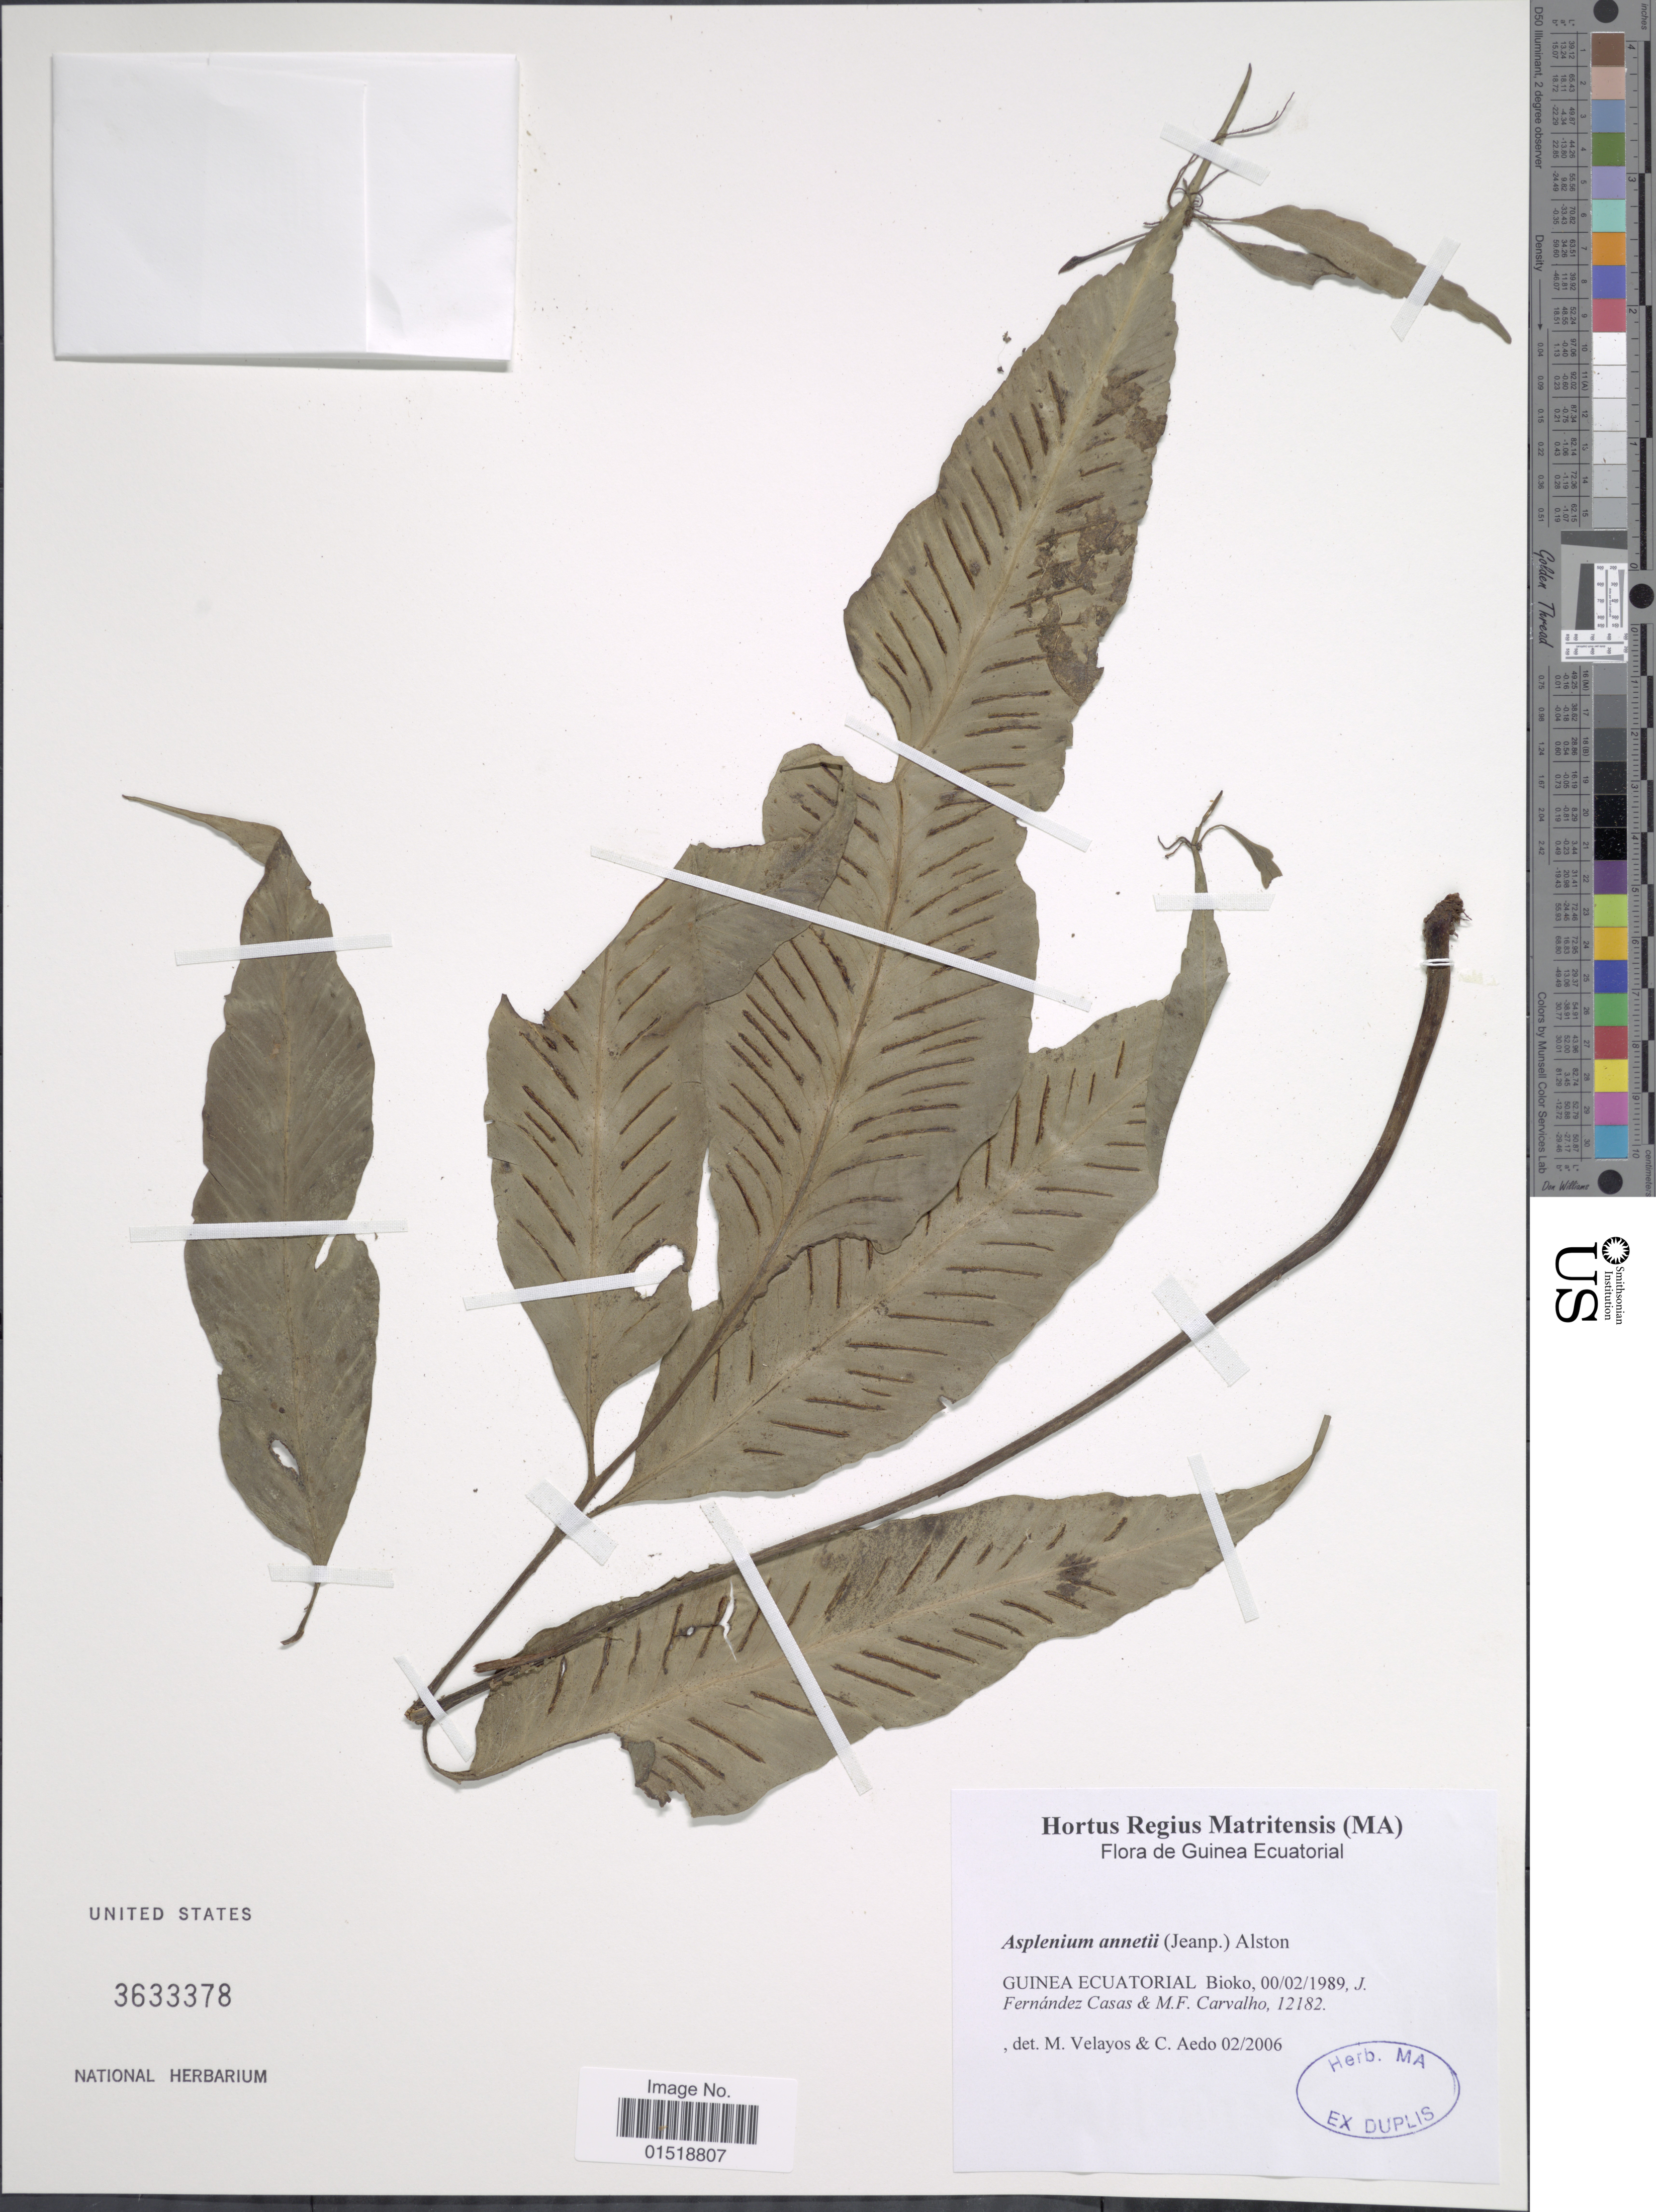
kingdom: Plantae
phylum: Tracheophyta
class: Polypodiopsida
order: Polypodiales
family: Aspleniaceae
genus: Asplenium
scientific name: Asplenium annetii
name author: (Jeanp.) Alston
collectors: J. Casas & M. F. Carvalho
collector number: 12182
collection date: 1989-02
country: Equatorial Guinea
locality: Bioko.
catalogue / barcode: US 3633378